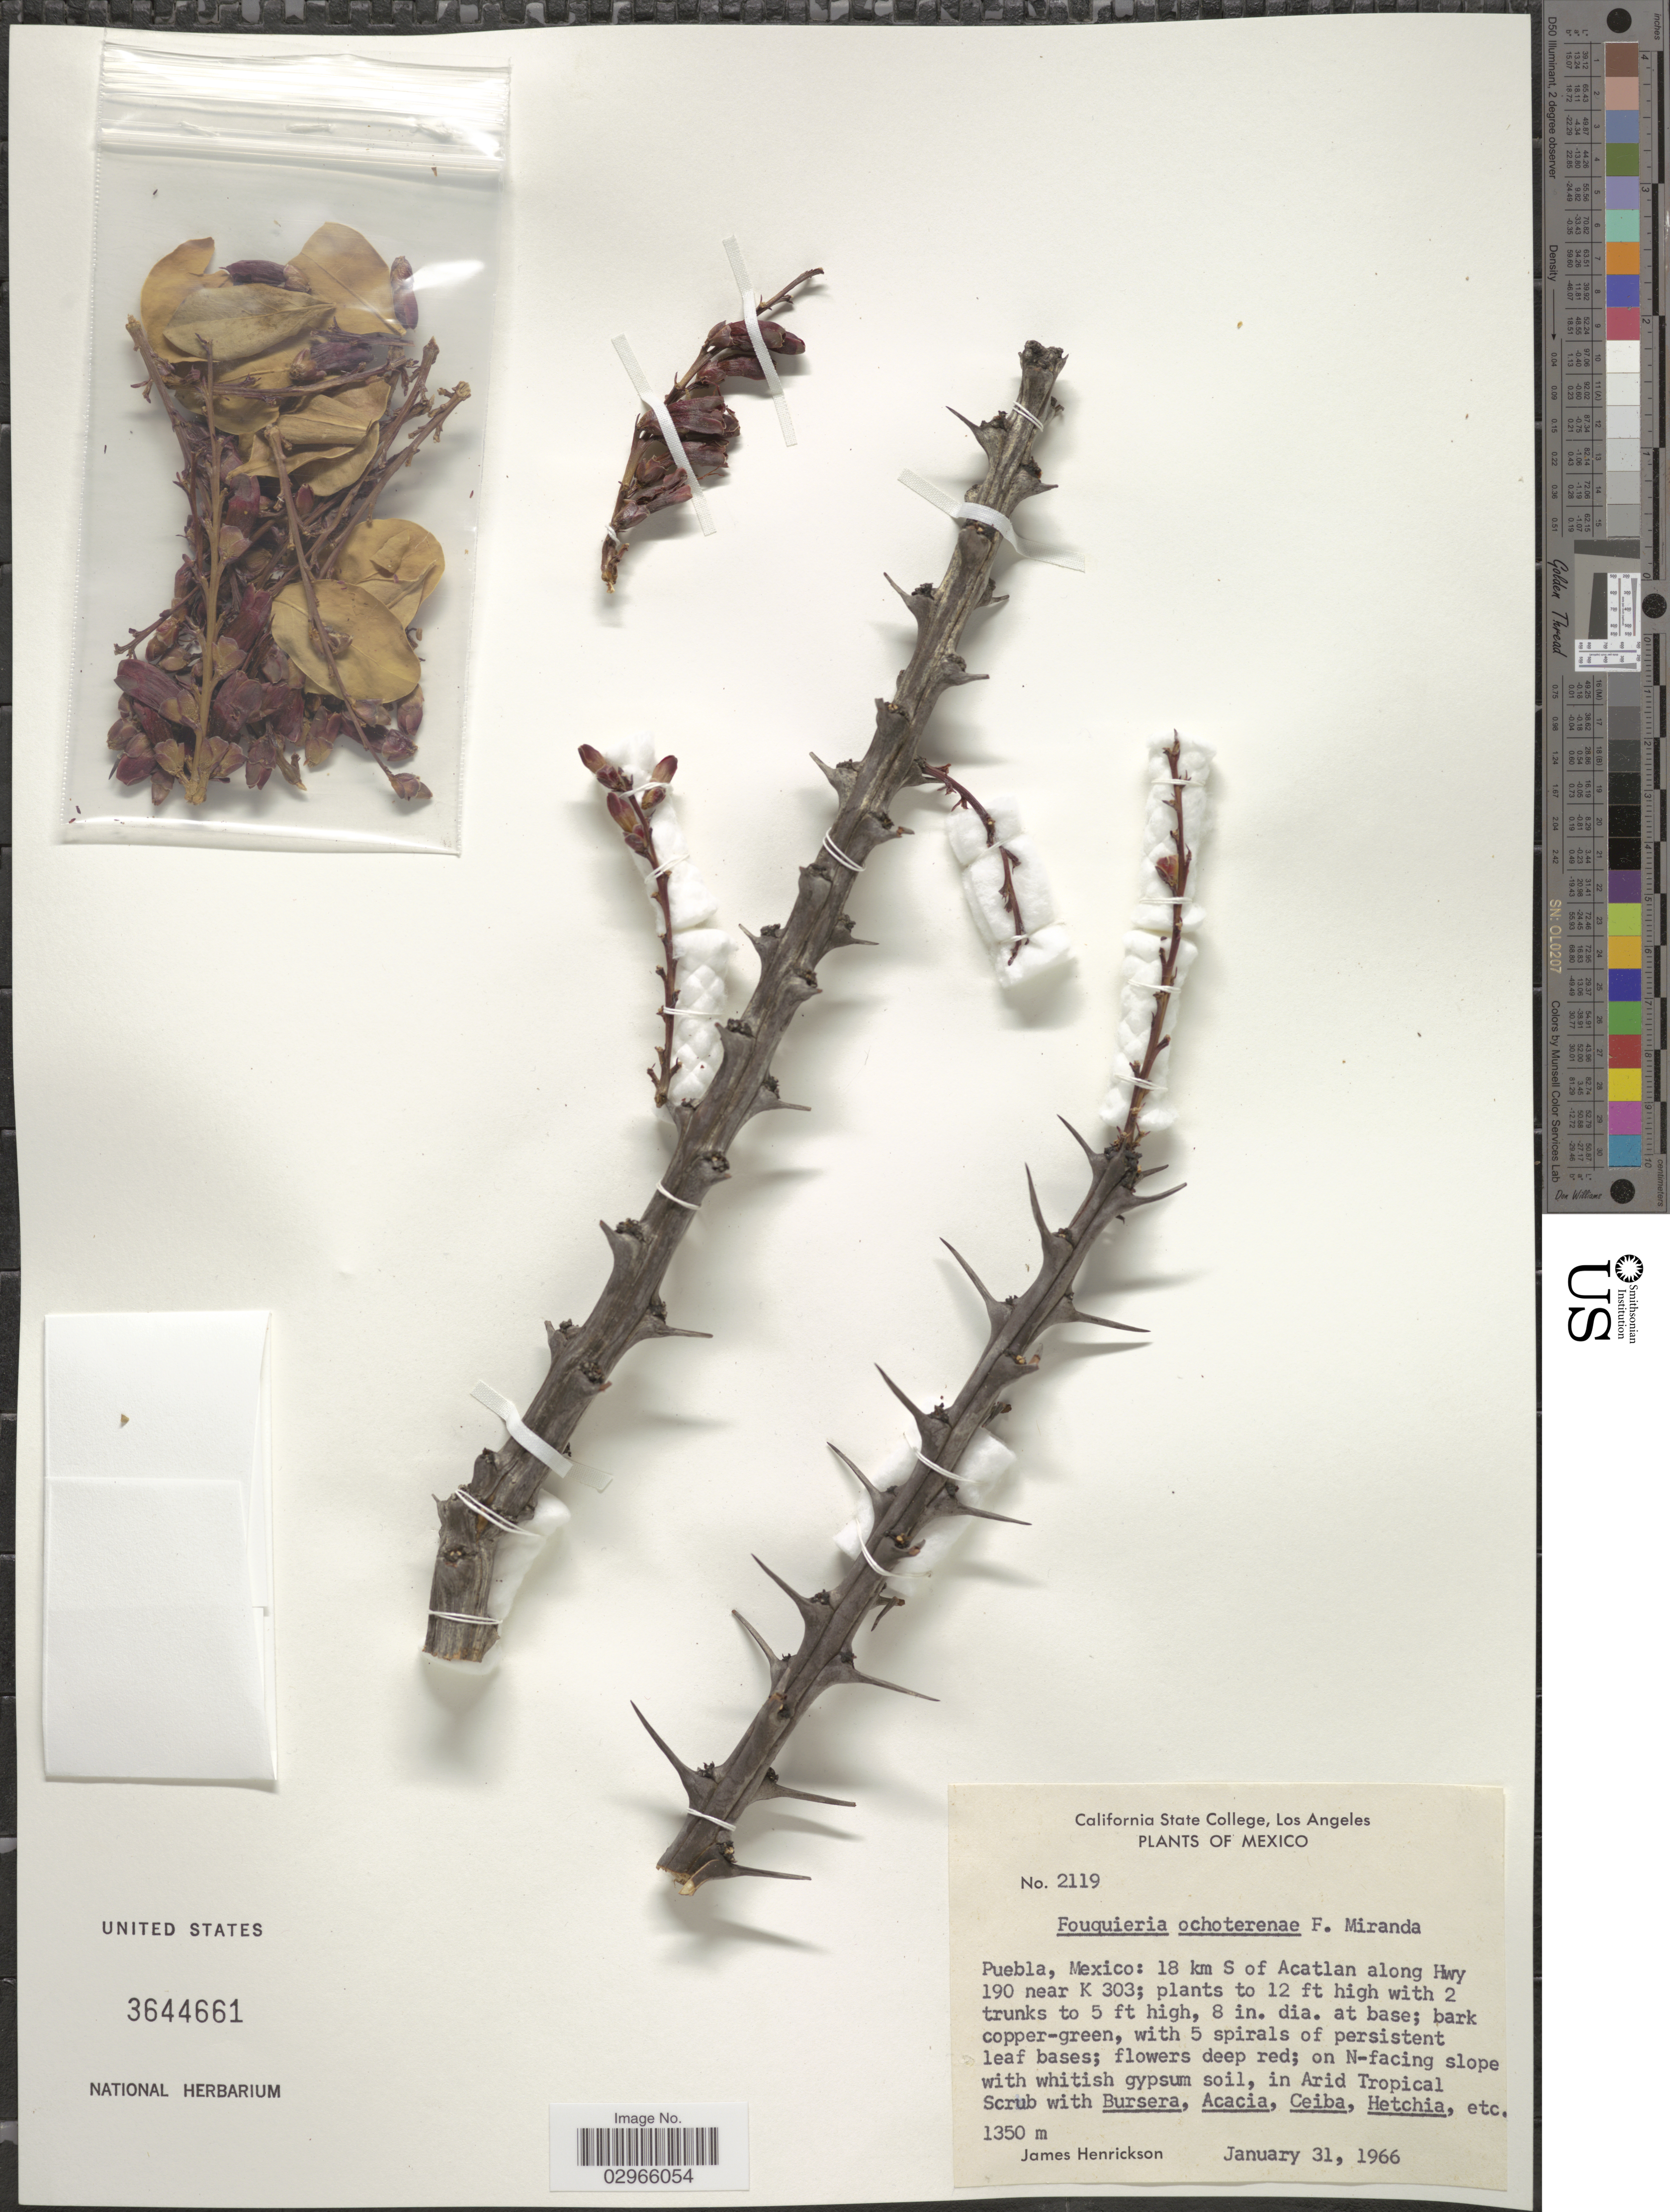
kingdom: Plantae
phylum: Tracheophyta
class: Magnoliopsida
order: Ericales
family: Fouquieriaceae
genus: Fouquieria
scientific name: Fouquieria ochoterenae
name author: Miranda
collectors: J. Henrickson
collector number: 2119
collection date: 1966-01-31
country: Mexico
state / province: Puebla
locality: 18 km S of Acatlan along Hwy 190 near K 303; on N-facing slope with whitish gypsum soil, in Arid Tropical Scrub.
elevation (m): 1350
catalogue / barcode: US 3644661